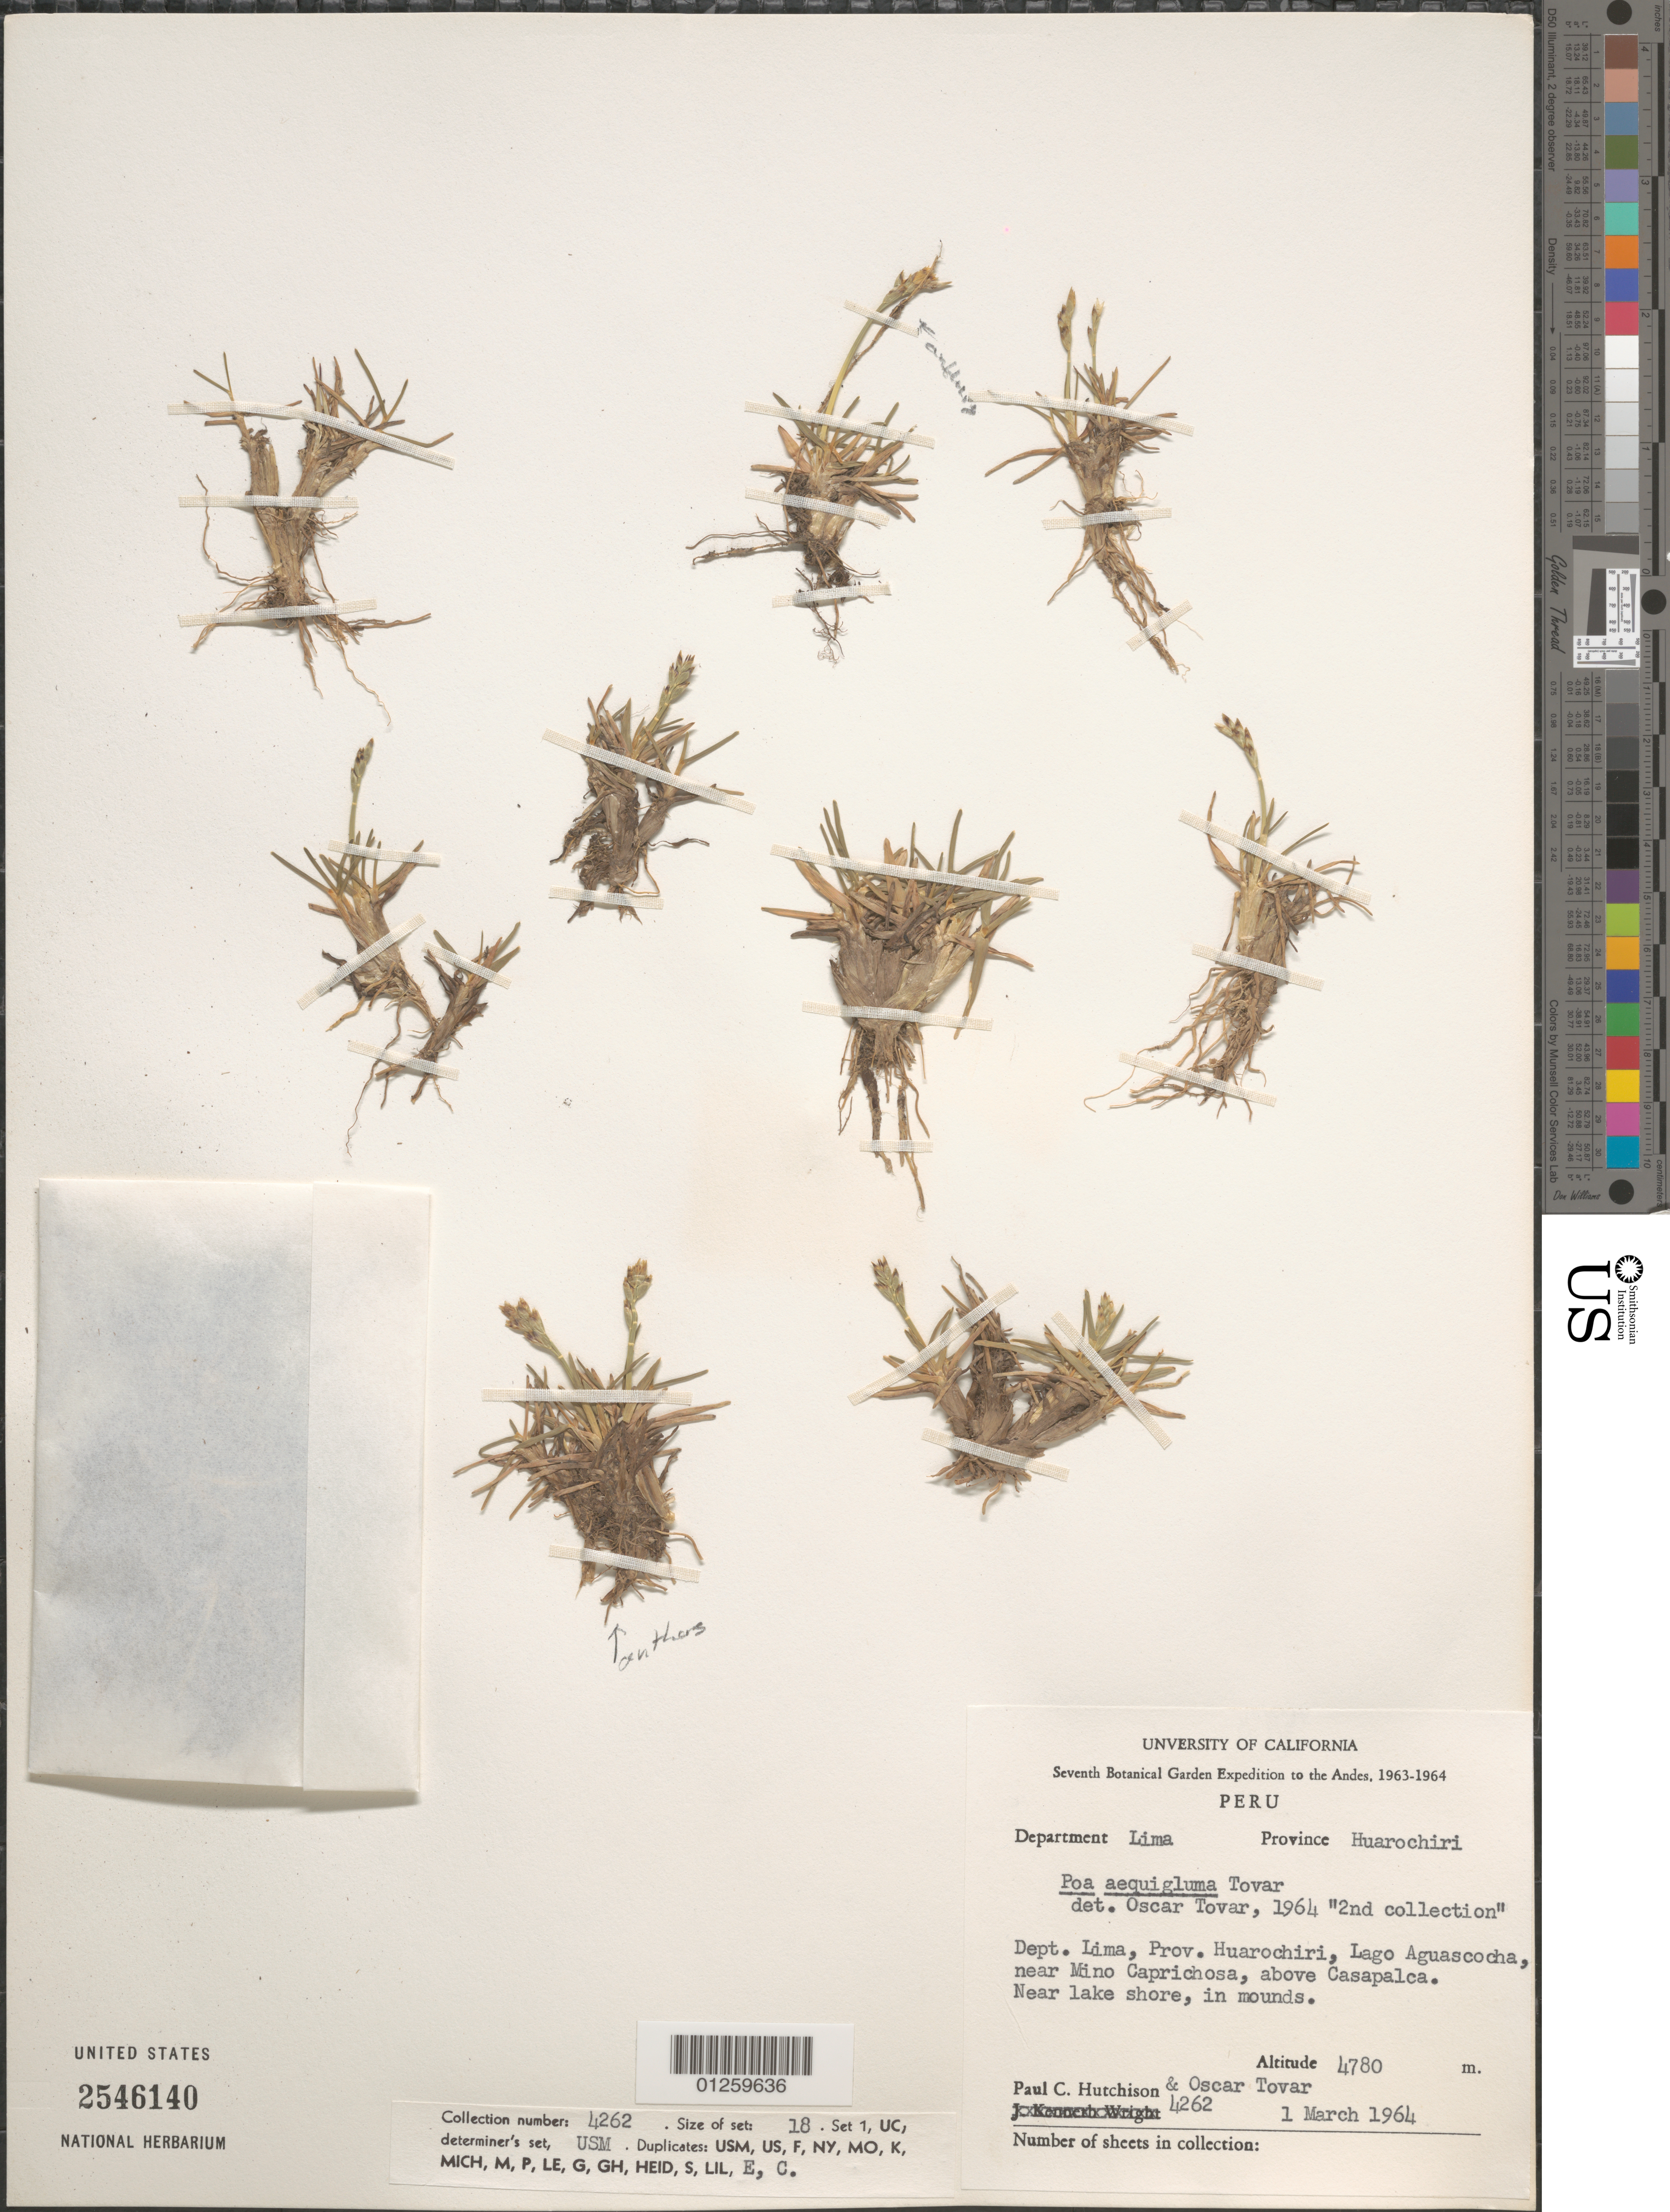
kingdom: Plantae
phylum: Tracheophyta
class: Liliopsida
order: Poales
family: Poaceae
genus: Poa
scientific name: Poa aequigluma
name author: Tovar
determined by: Soreng, Robert J., Research Associate (BOT), Smithsonian Institution - National Museum of Natural History (UNITED STATES)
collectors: P. C. Hutchison & Ó. Tovar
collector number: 4262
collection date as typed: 1946 "2nd collection"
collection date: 1964-03-01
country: Peru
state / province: Lima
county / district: Huarochirí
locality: LagoAguascocha, near mino Caprichosa, above Casapalca. Near lake shore.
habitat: in mounds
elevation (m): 4780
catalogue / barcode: US 2546140